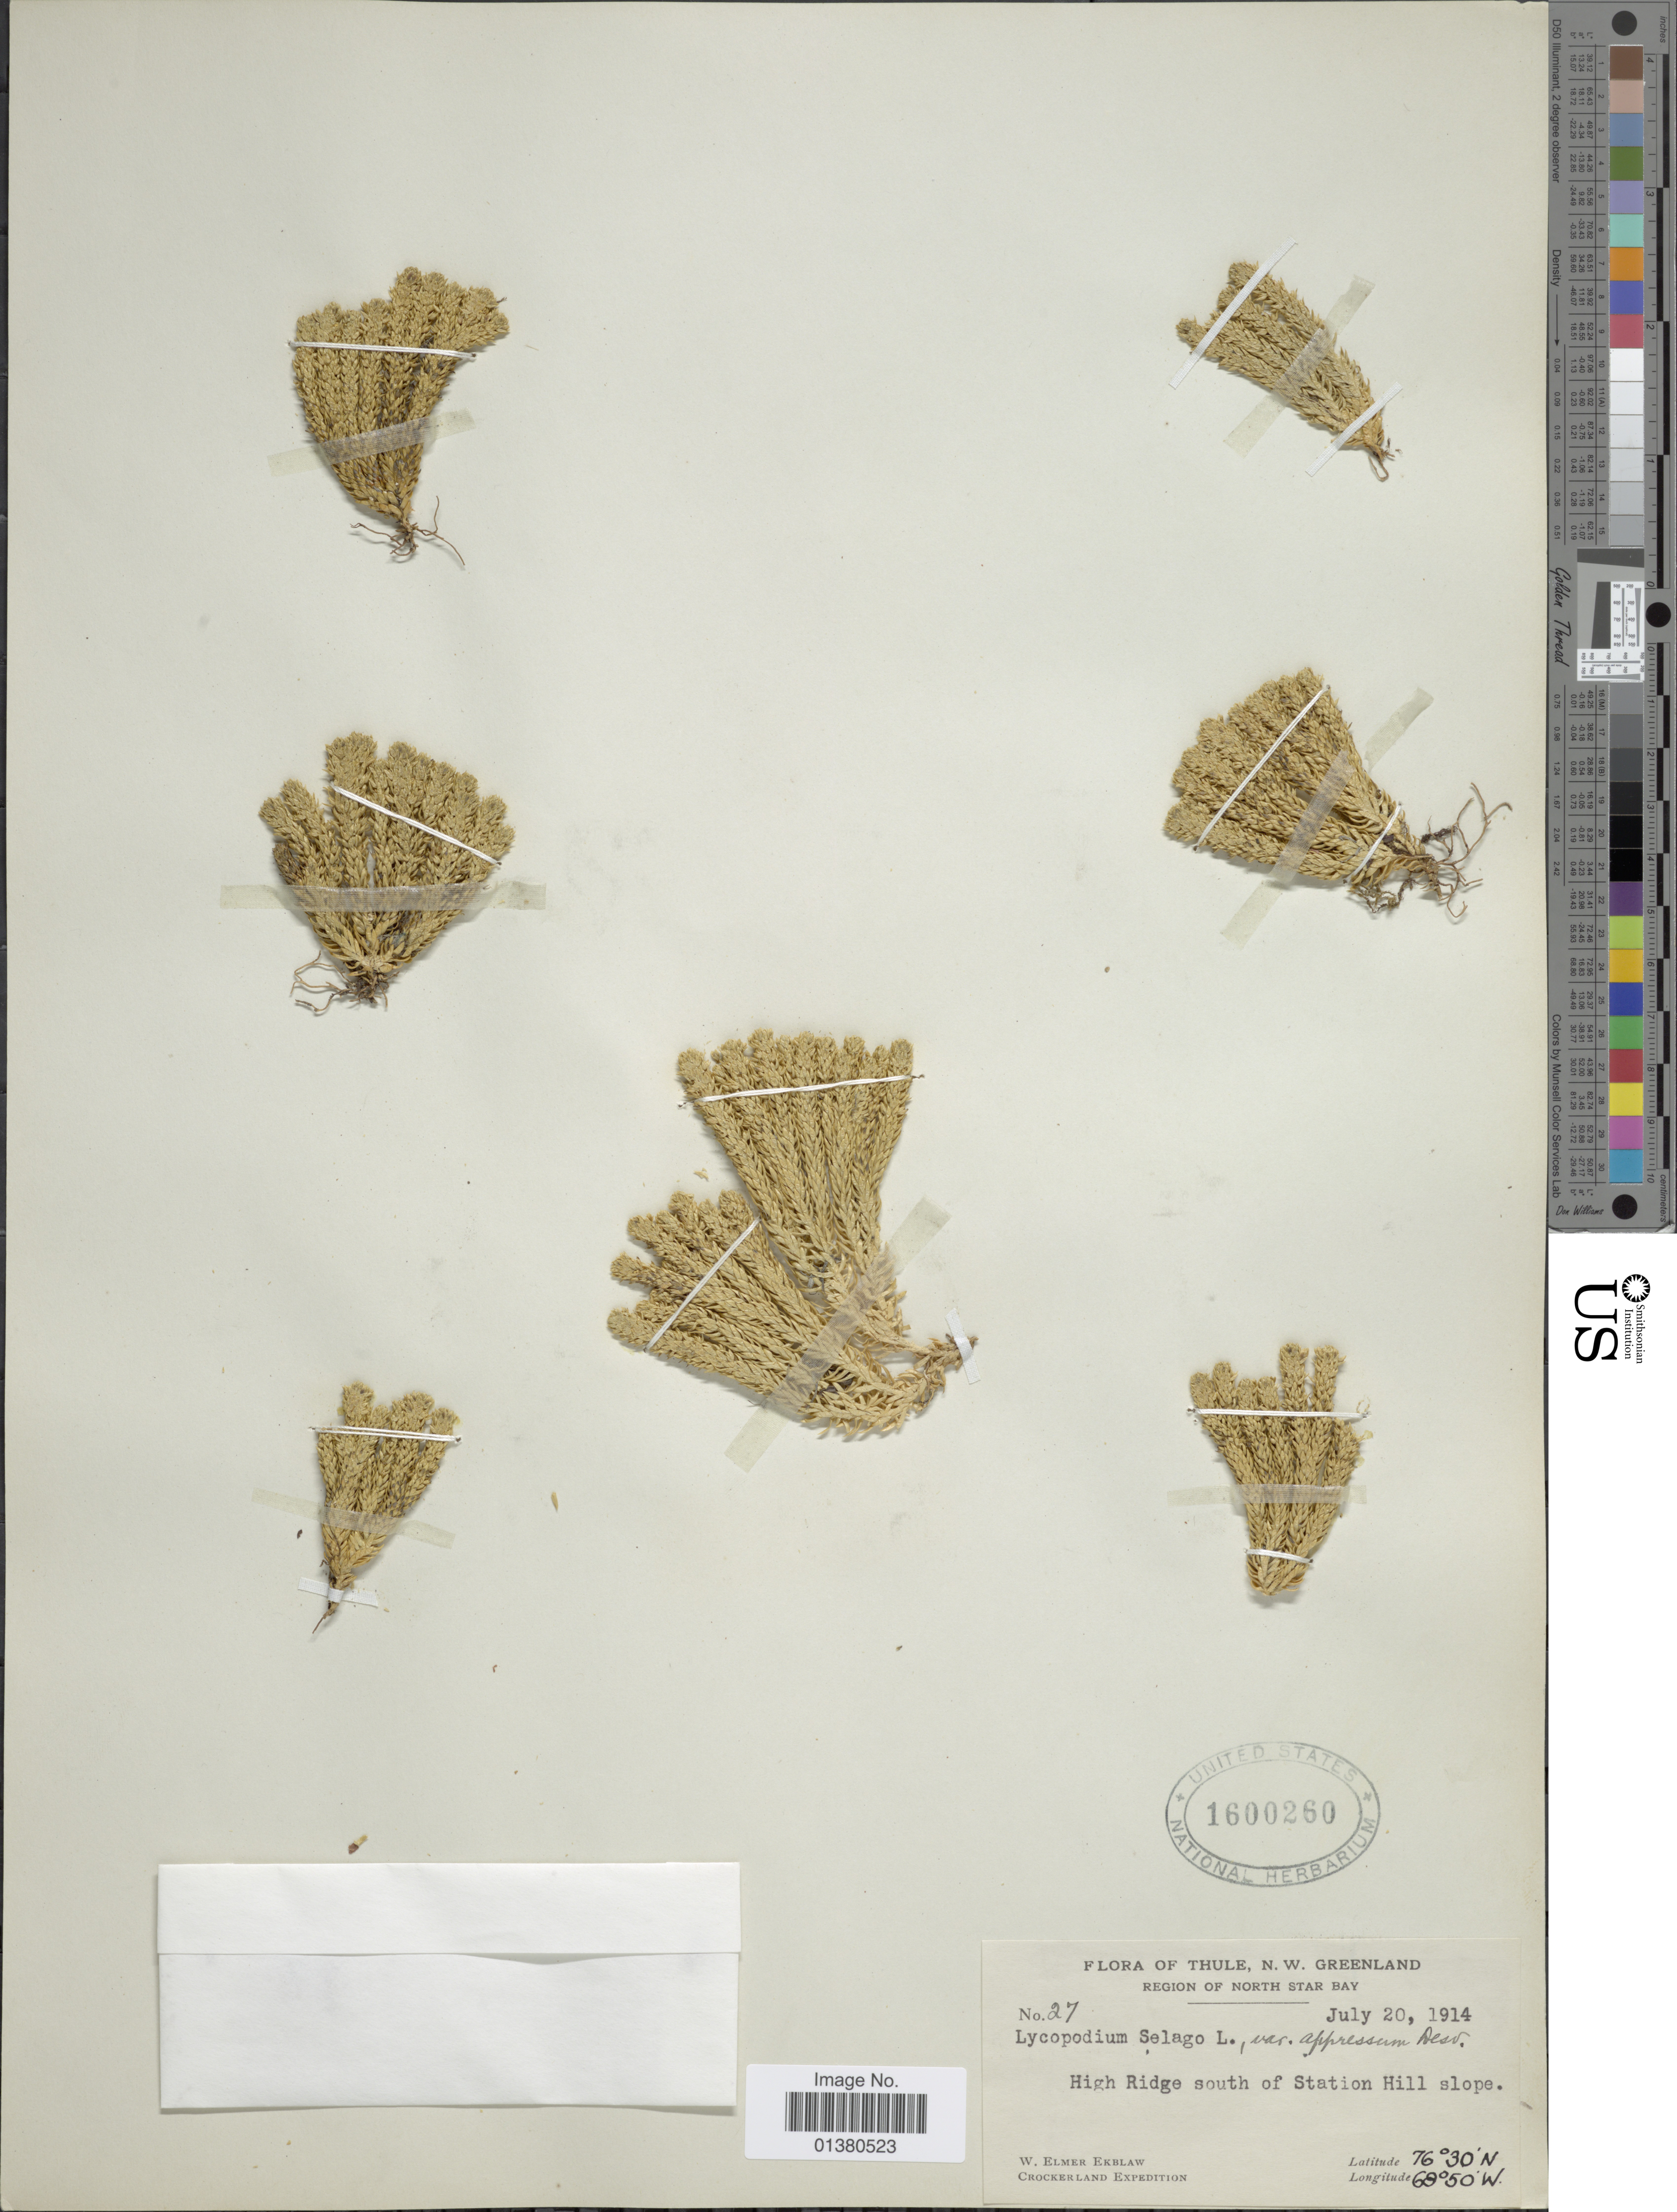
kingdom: Plantae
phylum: Tracheophyta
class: Lycopodiopsida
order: Lycopodiales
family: Lycopodiaceae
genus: Huperzia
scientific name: Huperzia selago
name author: (L.) Bernh. ex Schrank & Mart.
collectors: W. Ekblaw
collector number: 27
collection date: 1914-07-20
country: Greenland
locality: Thule, N.W. Greenland, High Ridge south of Station Hill slope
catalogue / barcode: US 1600260